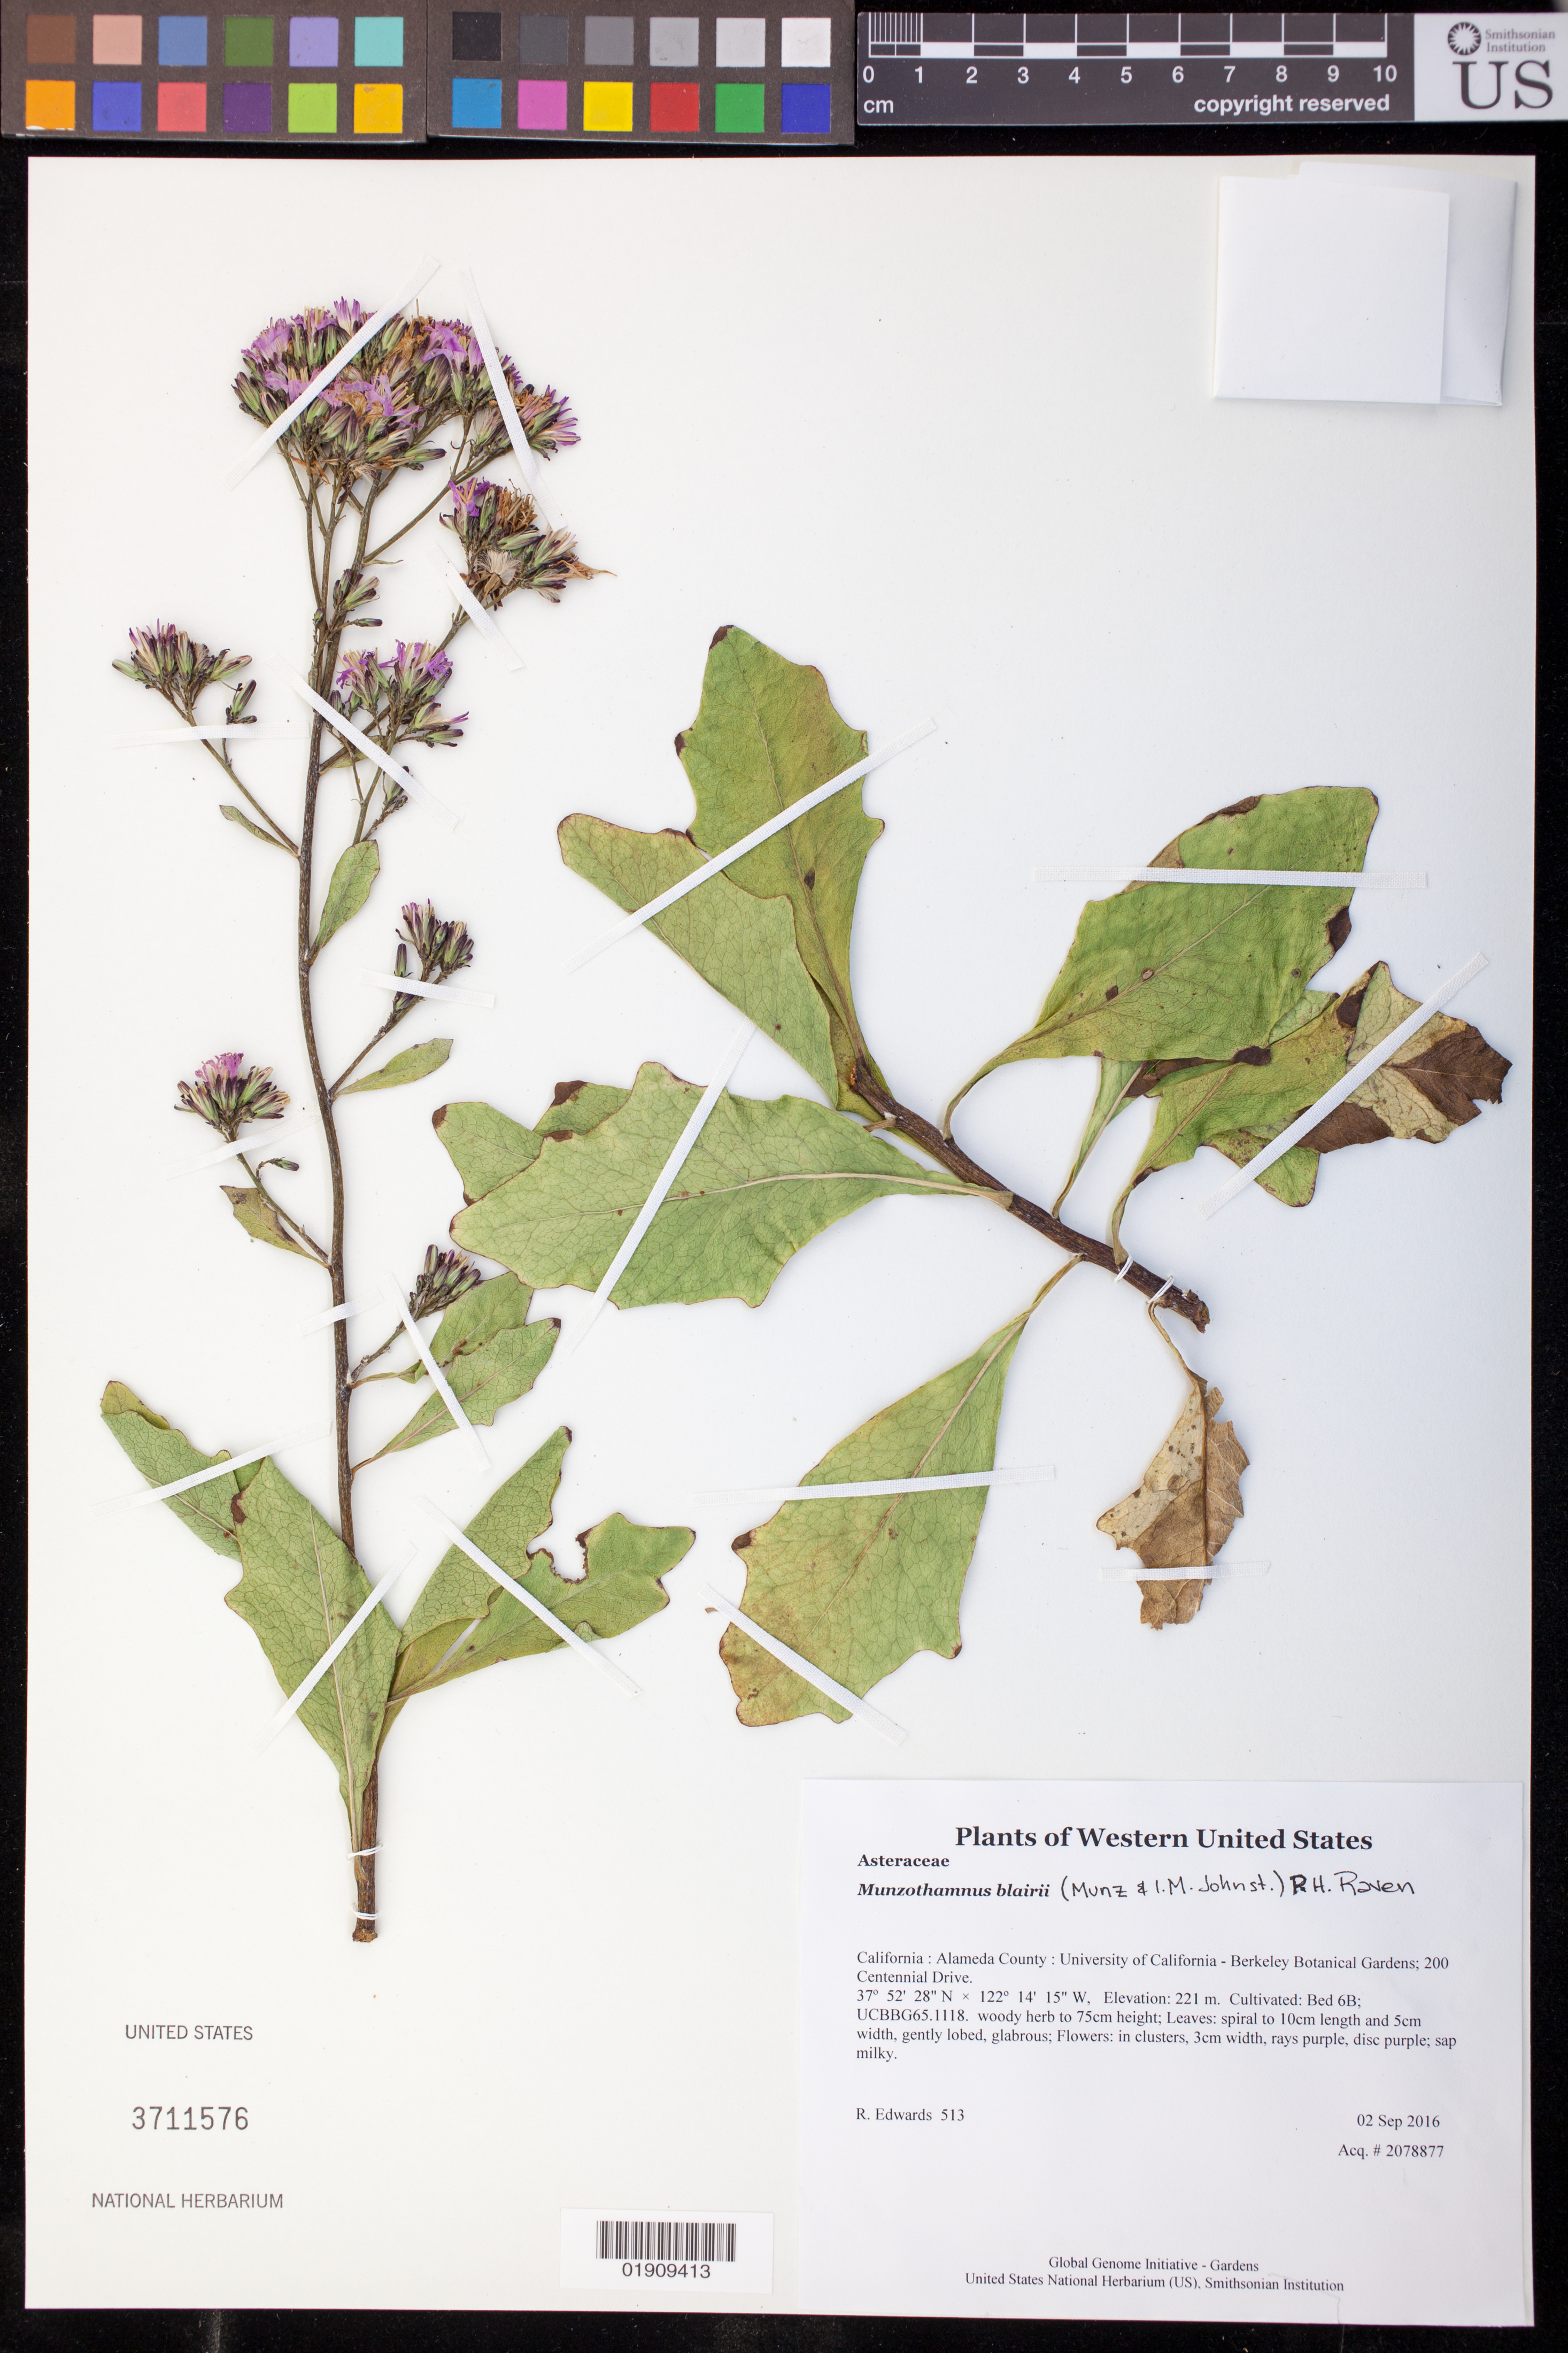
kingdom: Plantae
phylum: Tracheophyta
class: Magnoliopsida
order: Asterales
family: Asteraceae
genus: Munzothamnus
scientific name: Munzothamnus blairii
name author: (Munz & I.M. Johnst.) P.H. Raven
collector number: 513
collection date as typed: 2 September 2016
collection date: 2016-09-02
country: United States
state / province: California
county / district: Alameda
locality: University of California - Berkeley Botanical Gardens; 200 Centennial Drive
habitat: Cultivated: Bed 6B; UCBBG65.1118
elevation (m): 221.2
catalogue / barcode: US 3711576